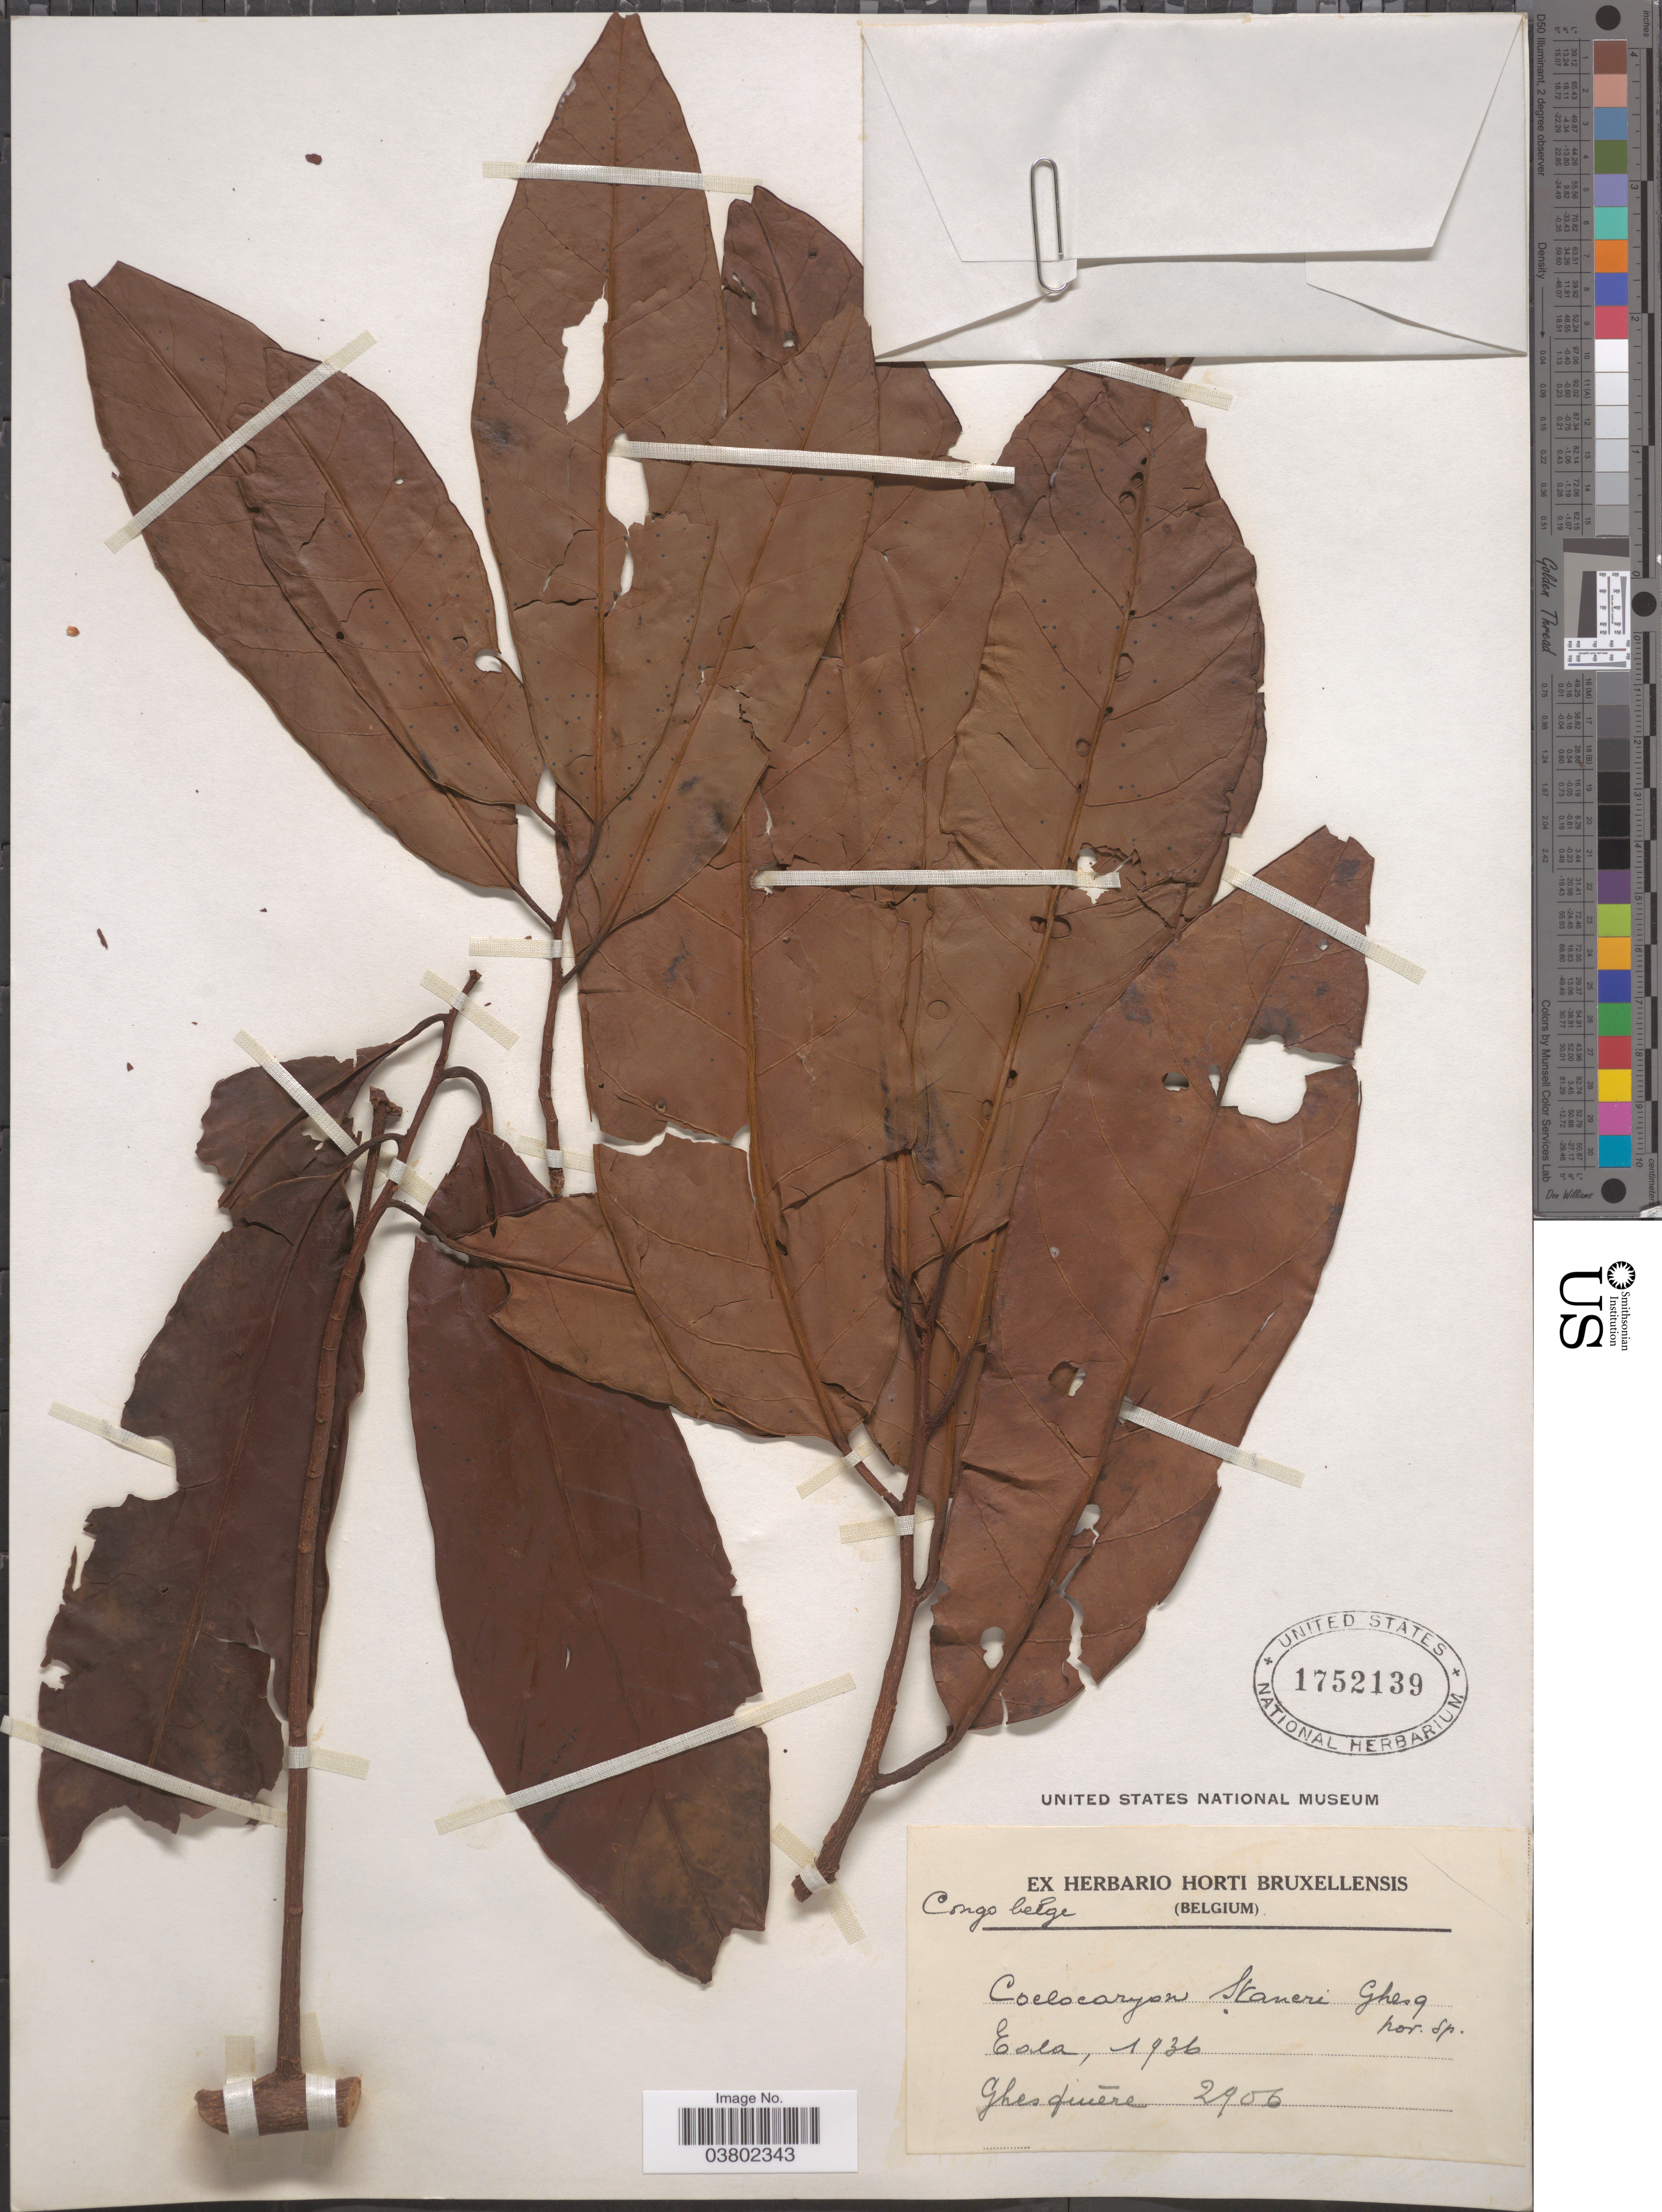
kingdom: Plantae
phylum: Tracheophyta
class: Magnoliopsida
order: Magnoliales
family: Myristicaceae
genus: Coelocaryon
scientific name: Coelocaryon staneri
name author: Ghesq.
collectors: Ghesquière.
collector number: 2906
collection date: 1936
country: Congo, Democratic Republic of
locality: Congo belge. Eala.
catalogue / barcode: US 1752139